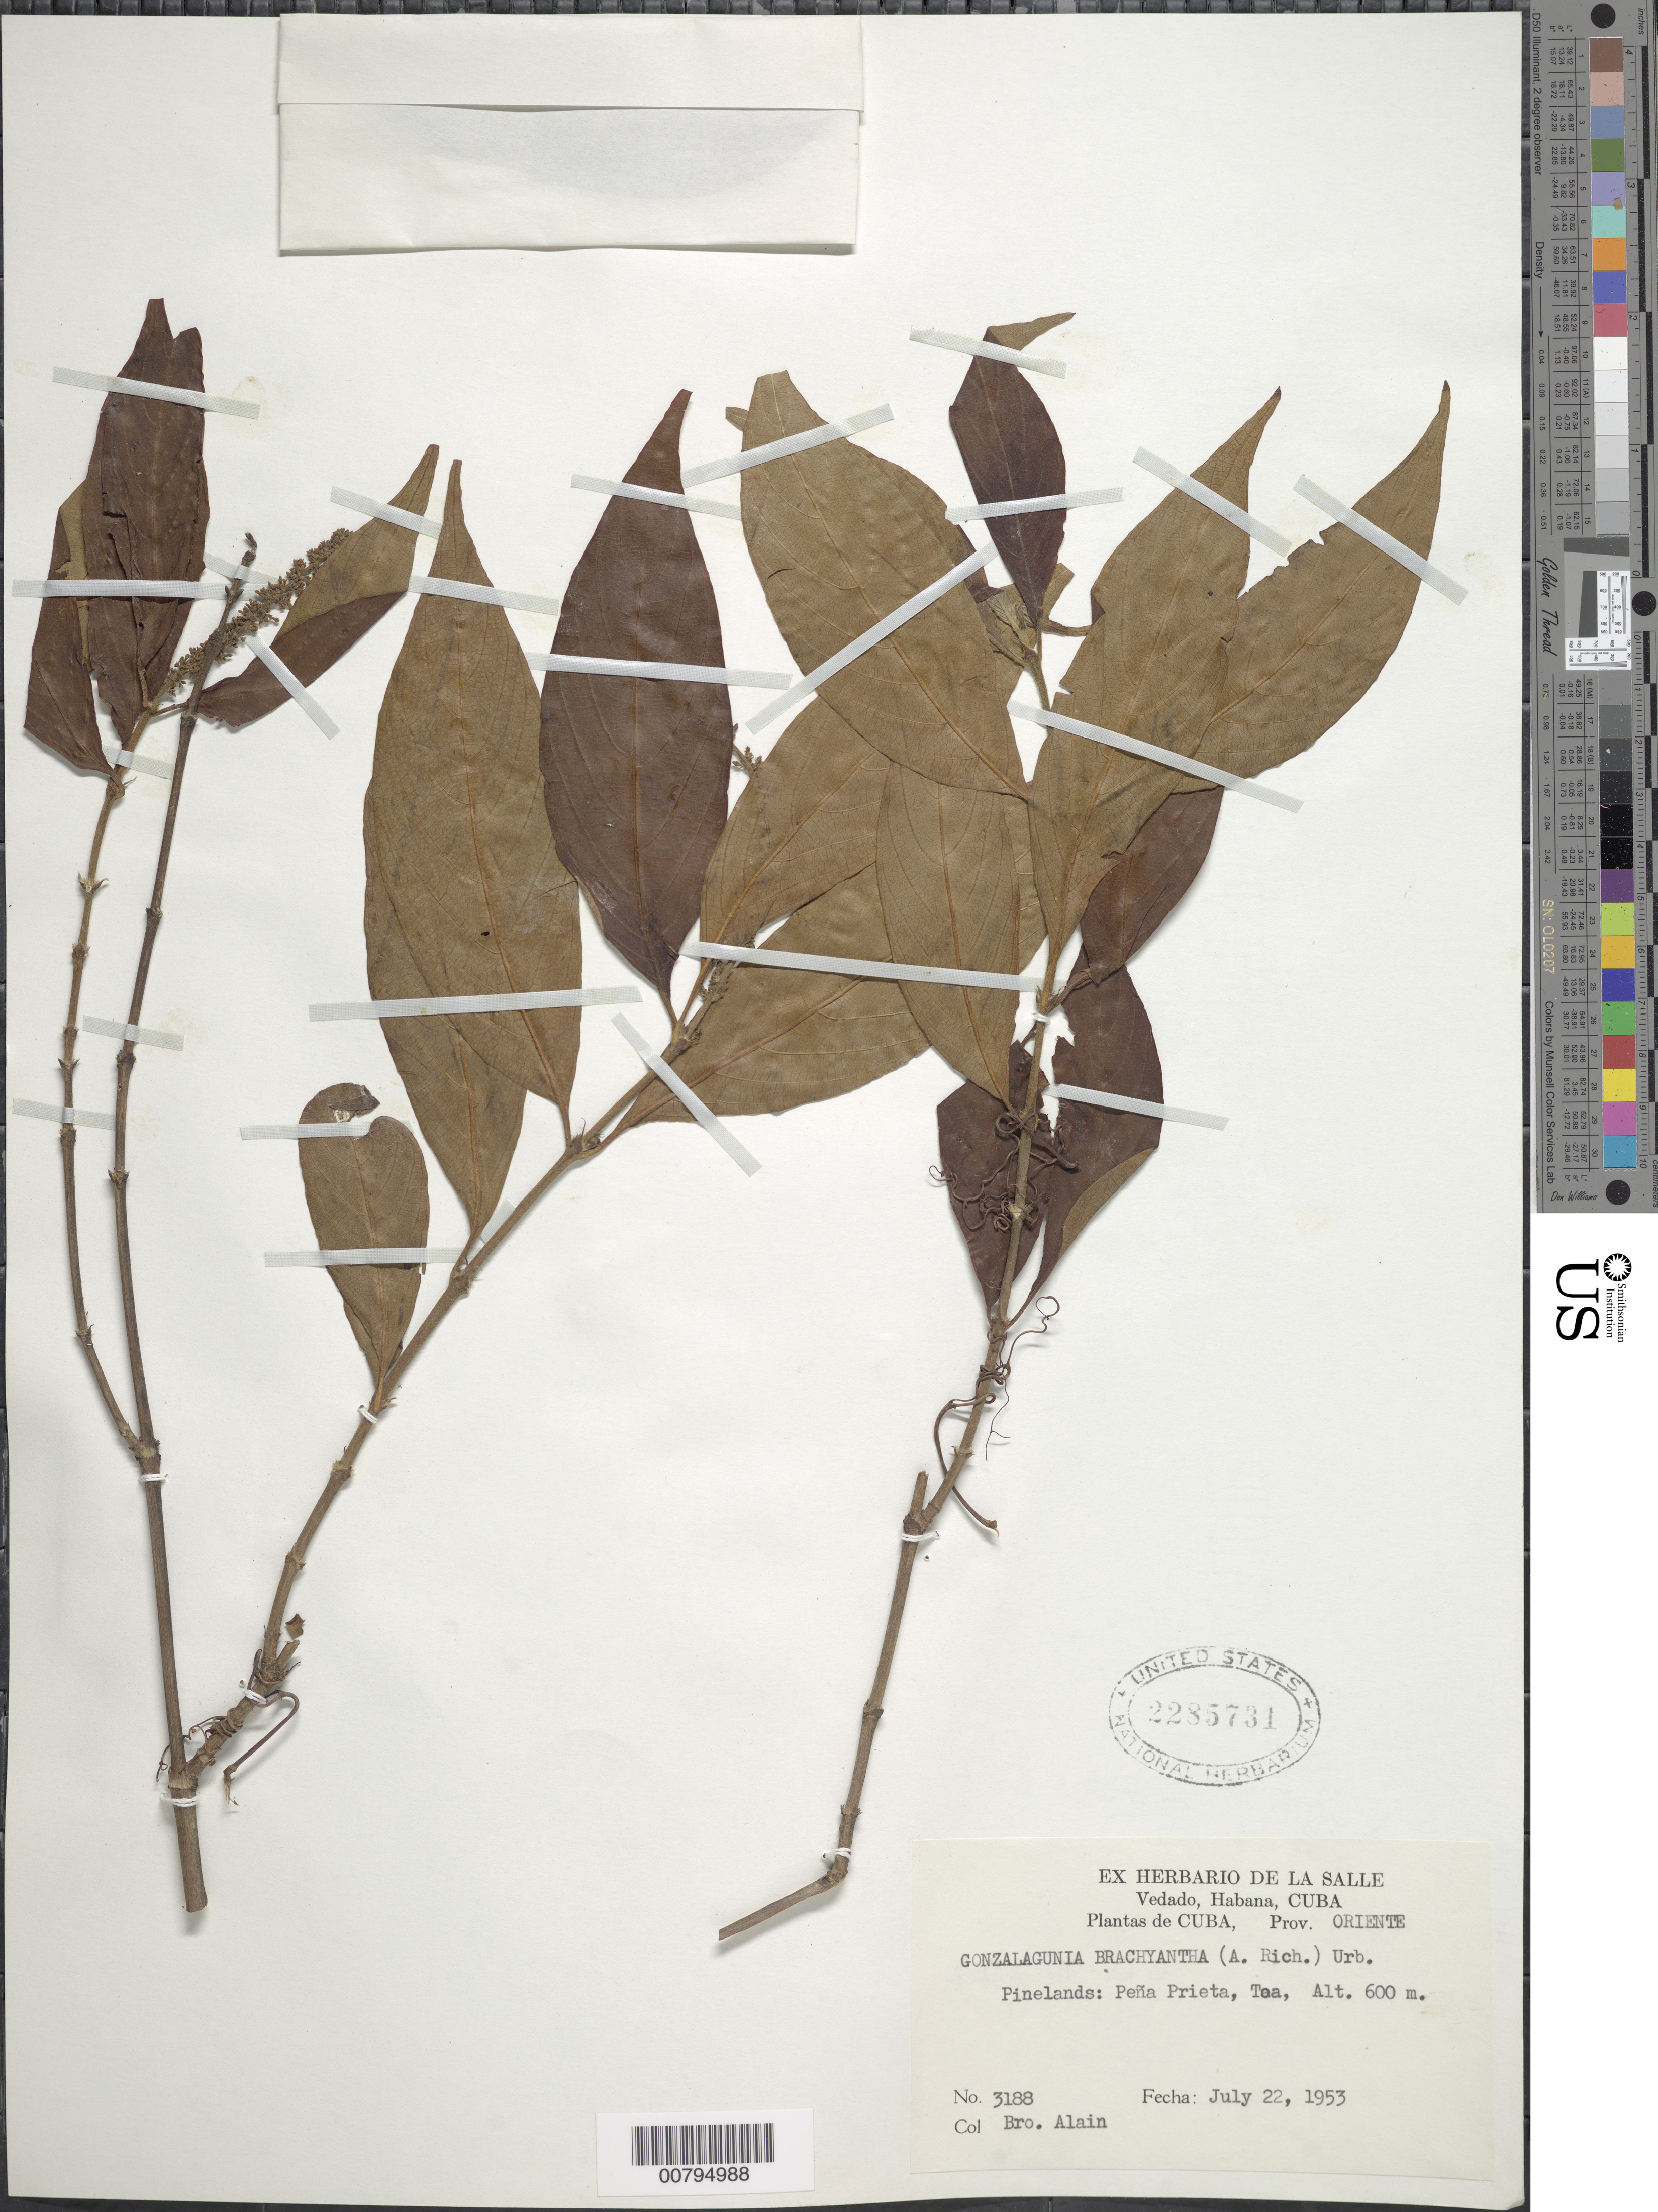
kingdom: Plantae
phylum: Tracheophyta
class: Magnoliopsida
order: Gentianales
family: Rubiaceae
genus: Gonzalagunia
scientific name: Gonzalagunia brachyantha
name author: (A. Rich.) Urb.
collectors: A. H. Liogier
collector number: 3188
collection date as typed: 22 Jul 1953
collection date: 1953-07-22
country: Cuba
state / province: Oriente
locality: Pena Prieta, Tea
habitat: Pinelands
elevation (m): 600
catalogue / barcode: US 2285731